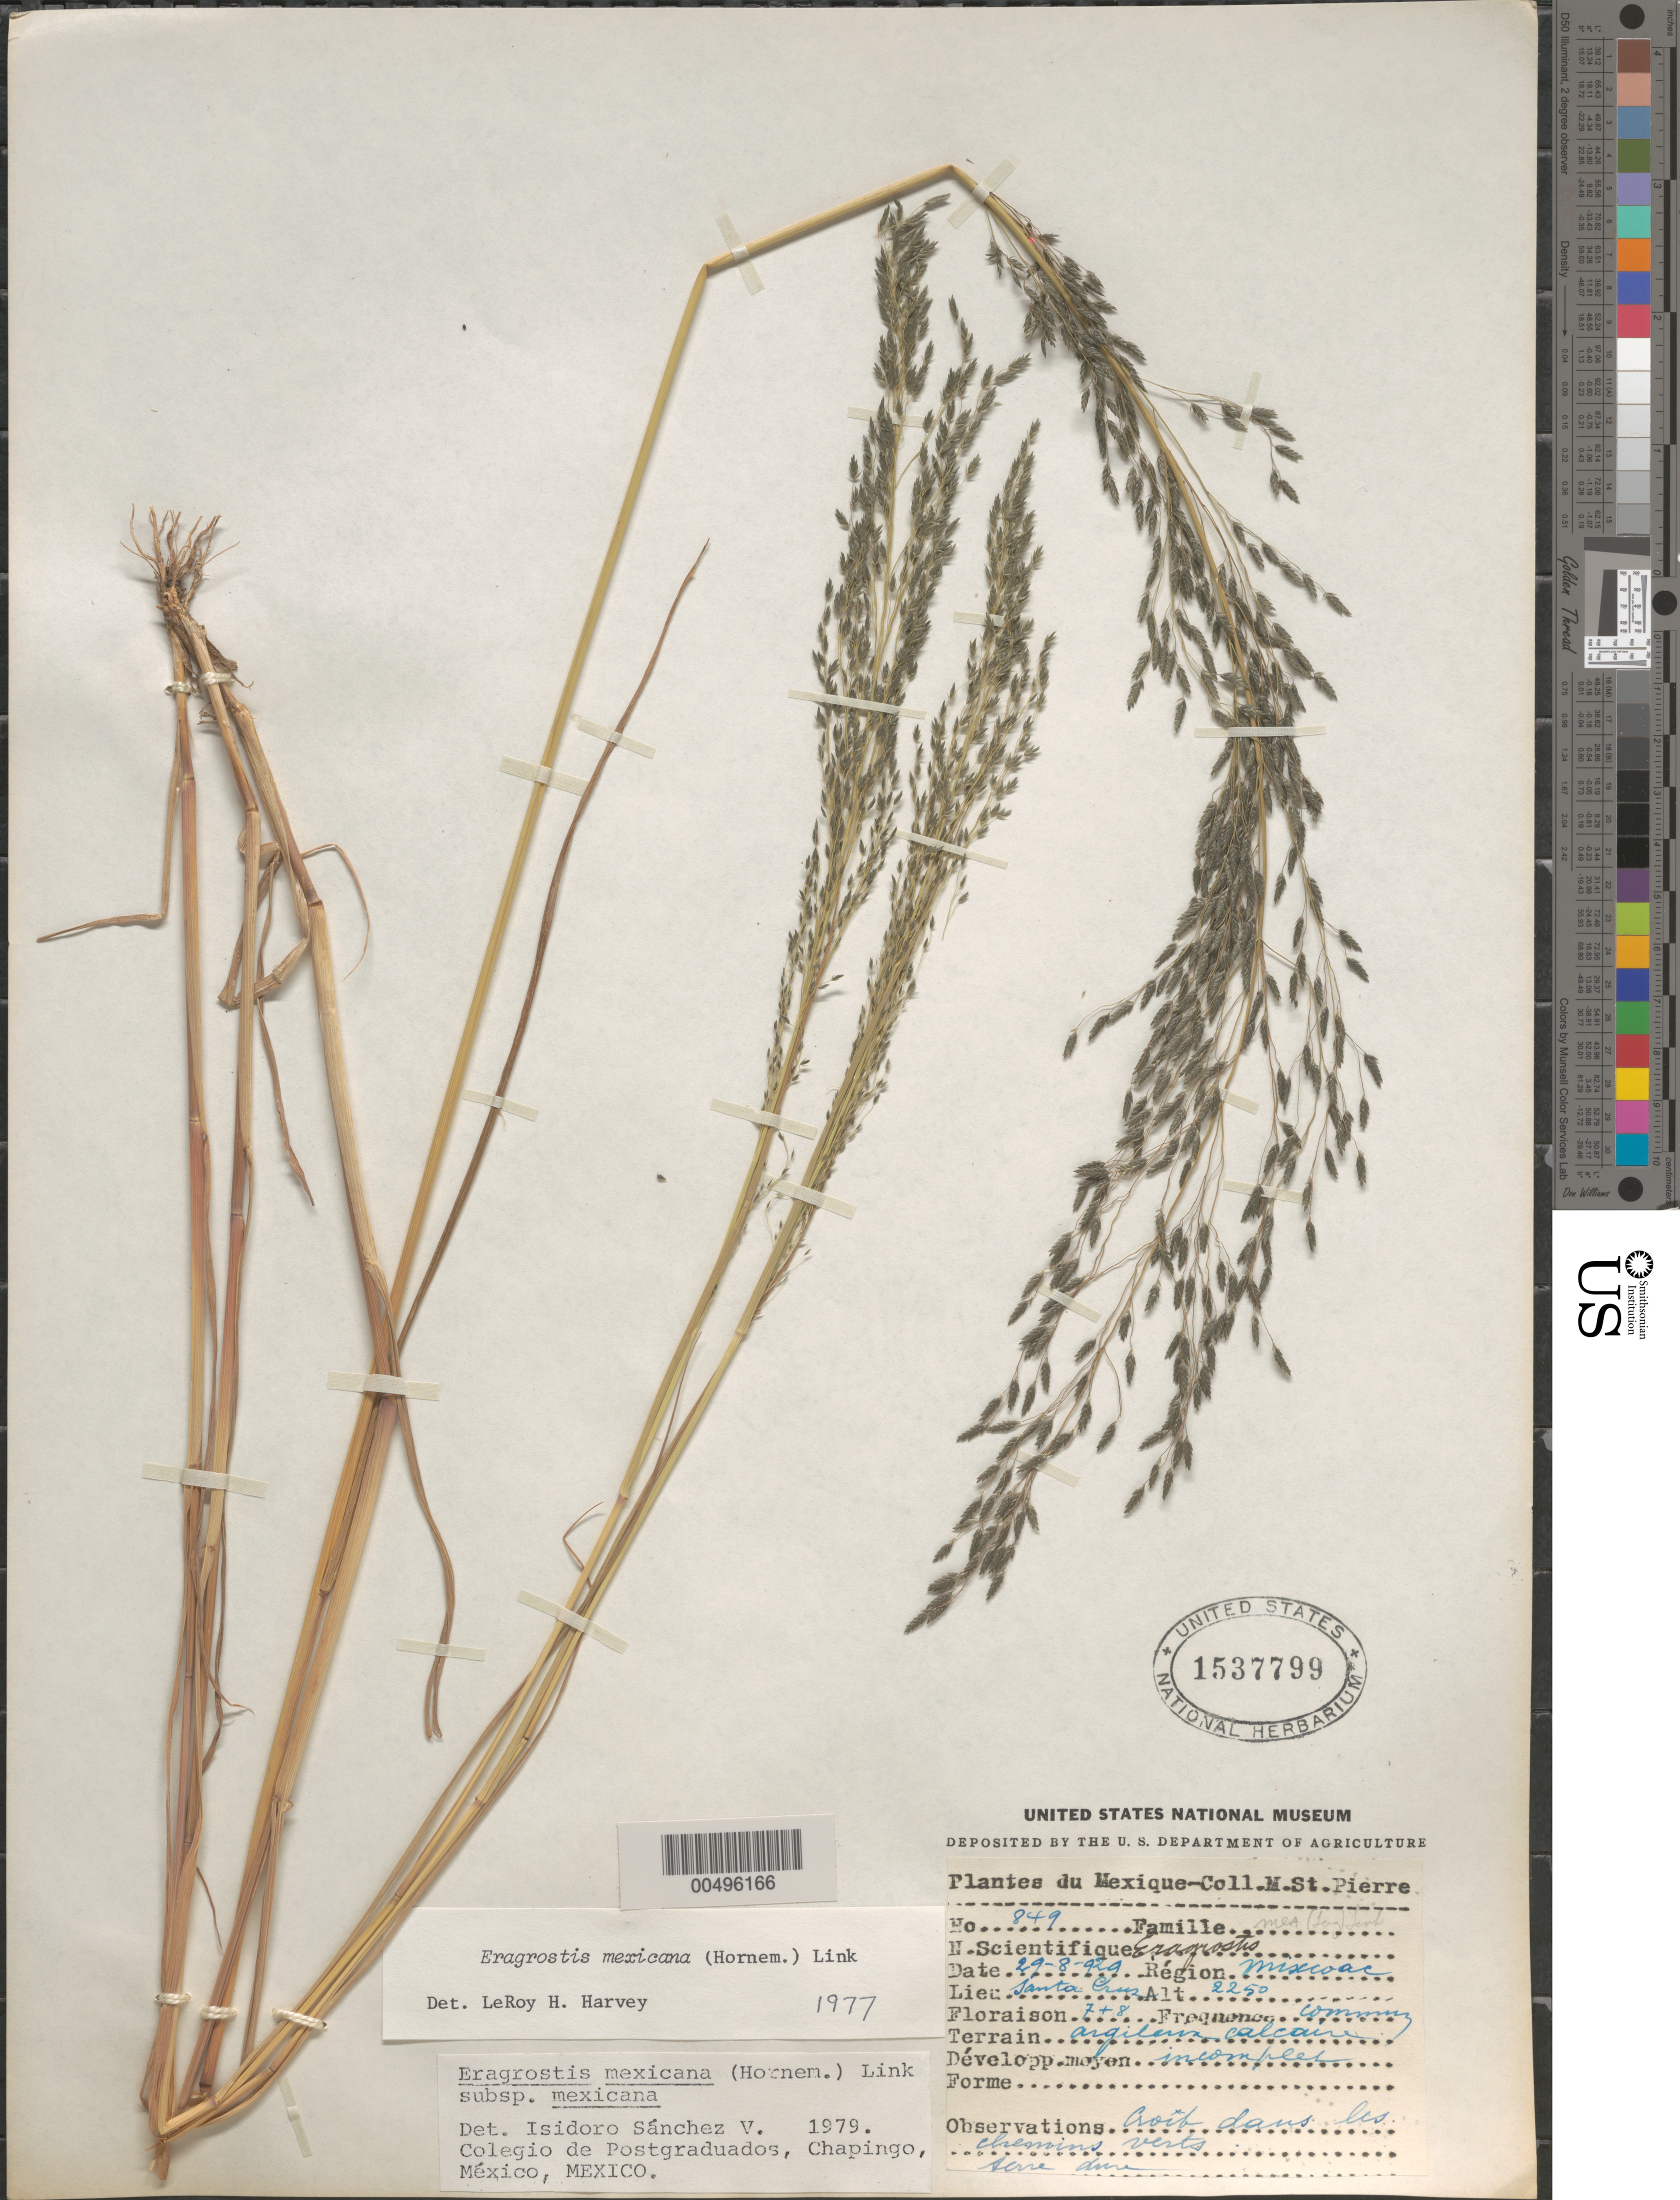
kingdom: Plantae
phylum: Tracheophyta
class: Liliopsida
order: Poales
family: Poaceae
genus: Eragrostis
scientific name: Eragrostis mexicana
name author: (Hornem.) Link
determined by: Sánchez Vega, I. M.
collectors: M. Saint-Pierre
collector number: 849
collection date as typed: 29 Aug 1929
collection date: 1929-08-29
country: Mexico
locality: Mixcoac, Santa Cruz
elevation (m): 2250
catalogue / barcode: US 1537799